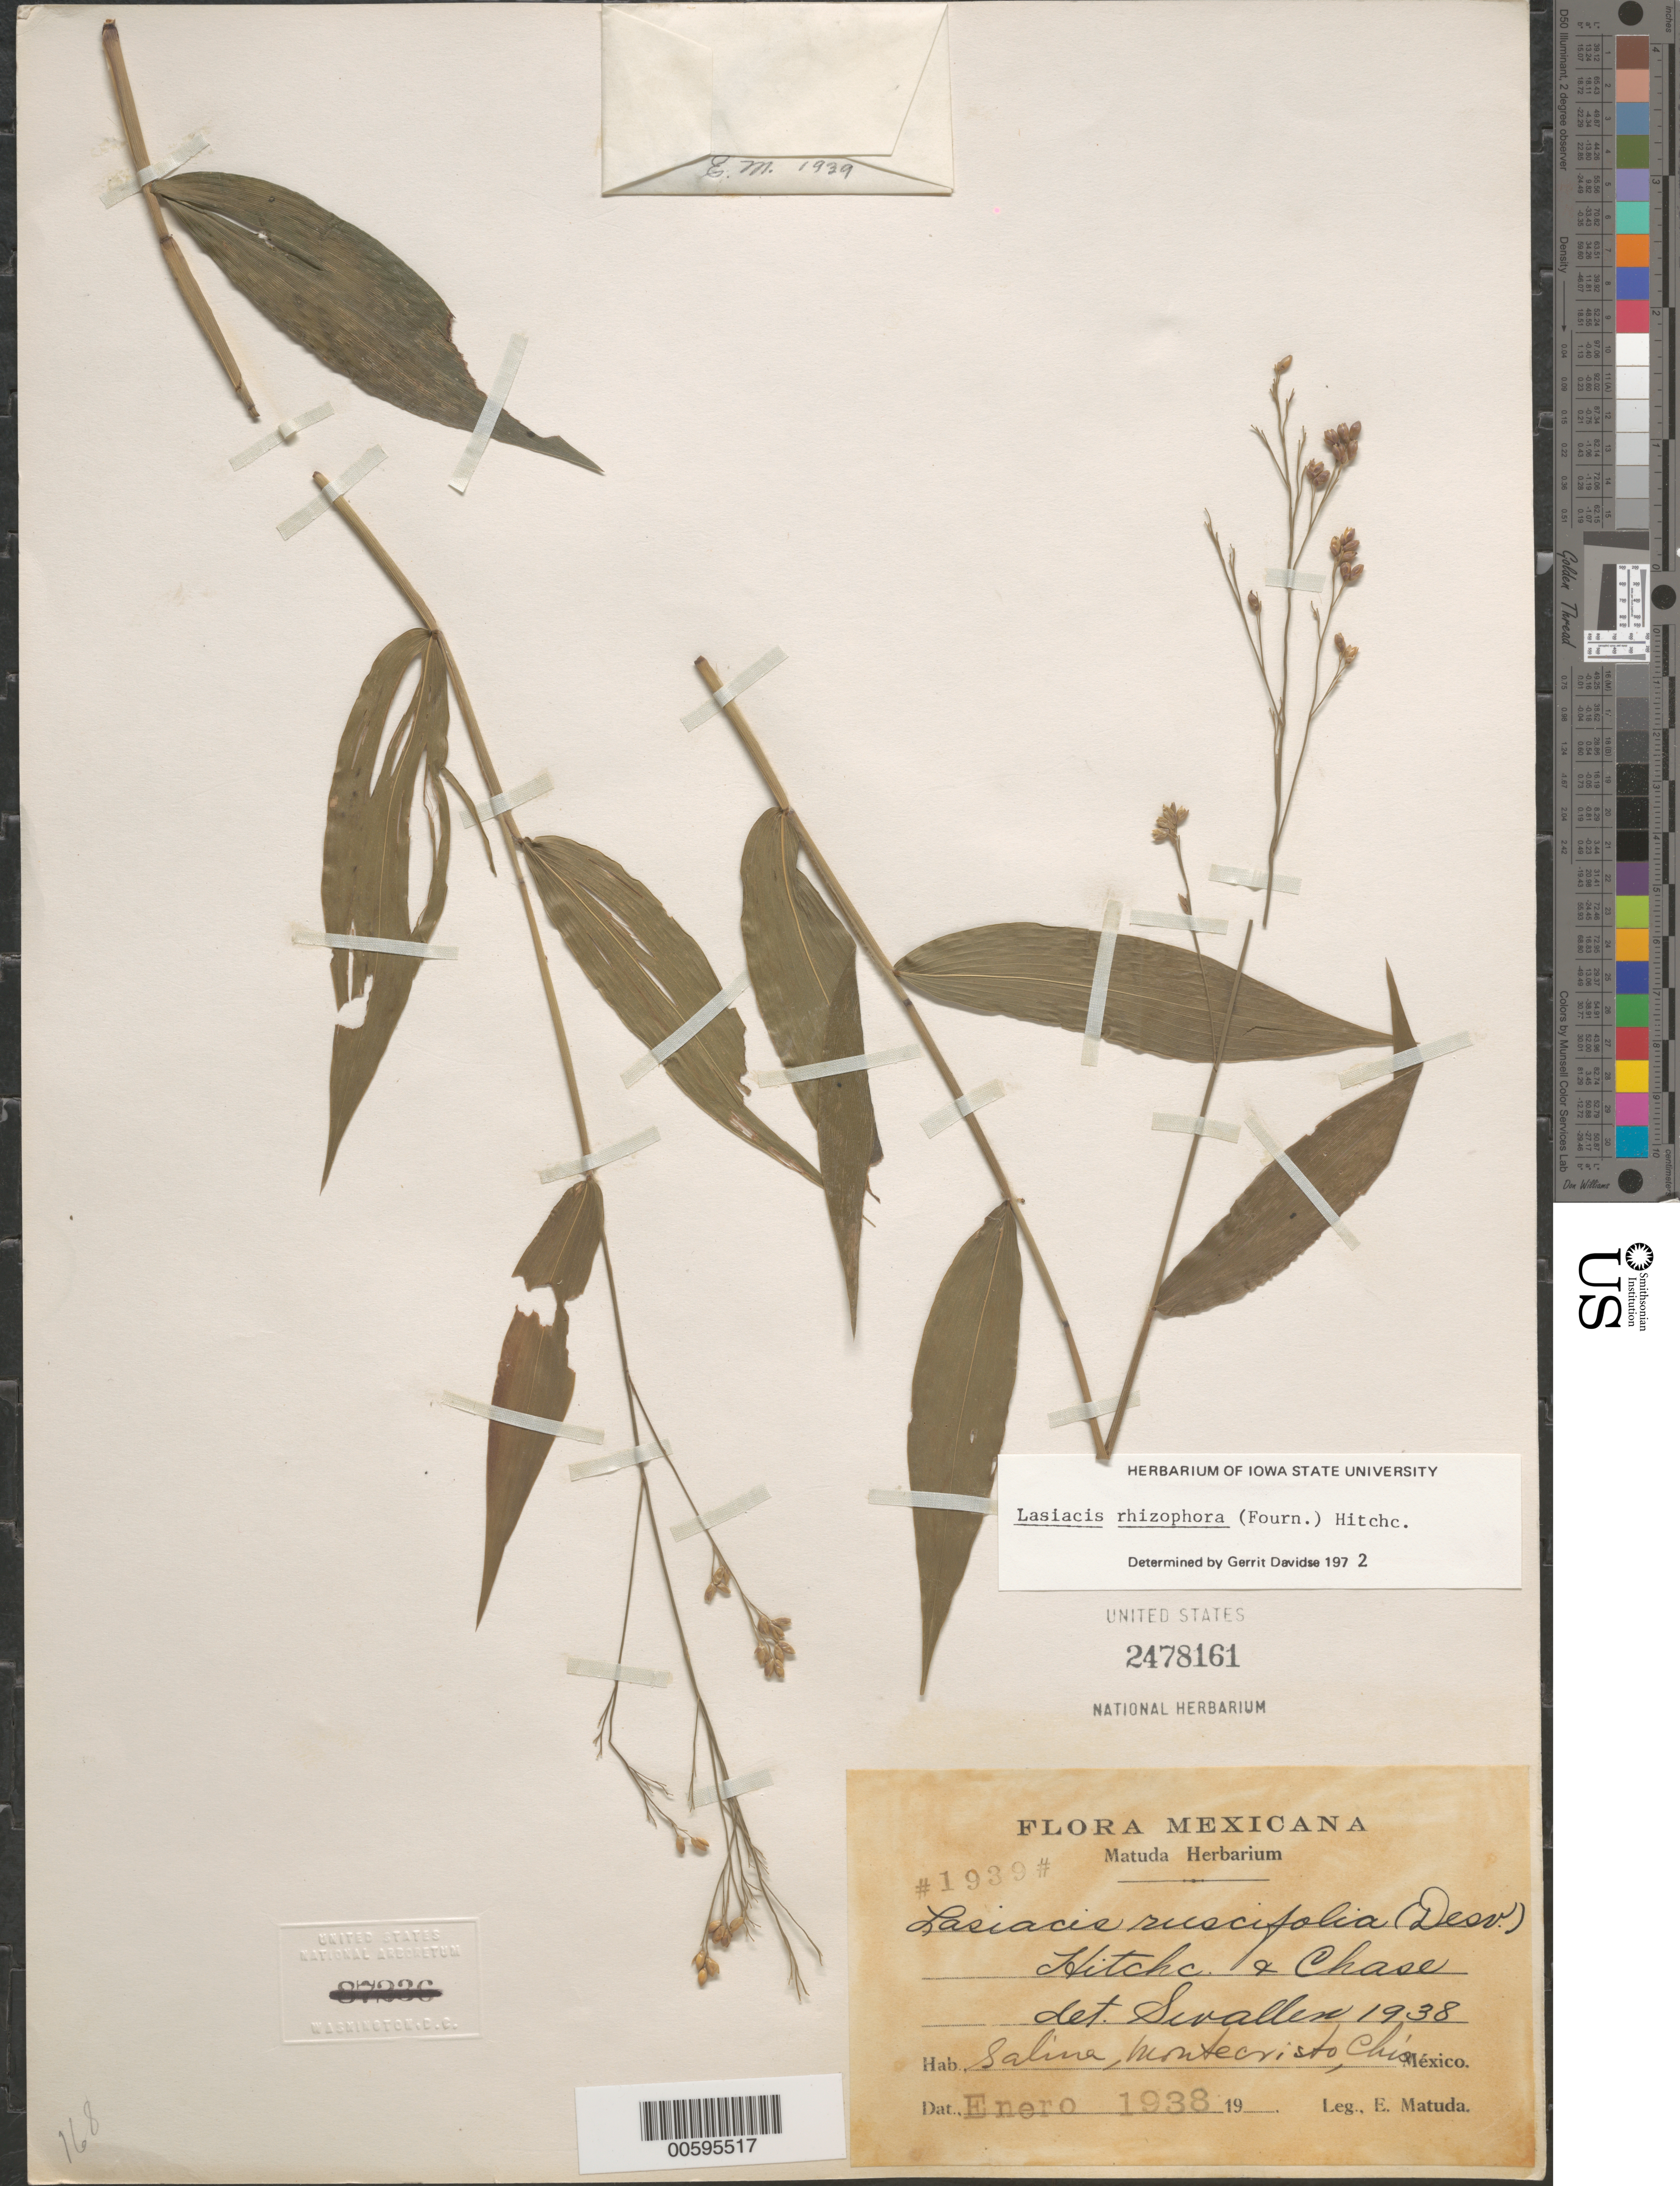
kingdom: Plantae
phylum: Tracheophyta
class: Liliopsida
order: Poales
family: Poaceae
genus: Lasiacis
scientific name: Lasiacis rhizophora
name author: (E. Fourn.) Hitchc.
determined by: Davidse, Gerrit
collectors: E. Matuda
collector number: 1939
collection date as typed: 0 Jan 1938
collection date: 1938-01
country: Mexico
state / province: Chiapas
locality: Salina, Montecristo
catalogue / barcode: US 2478161